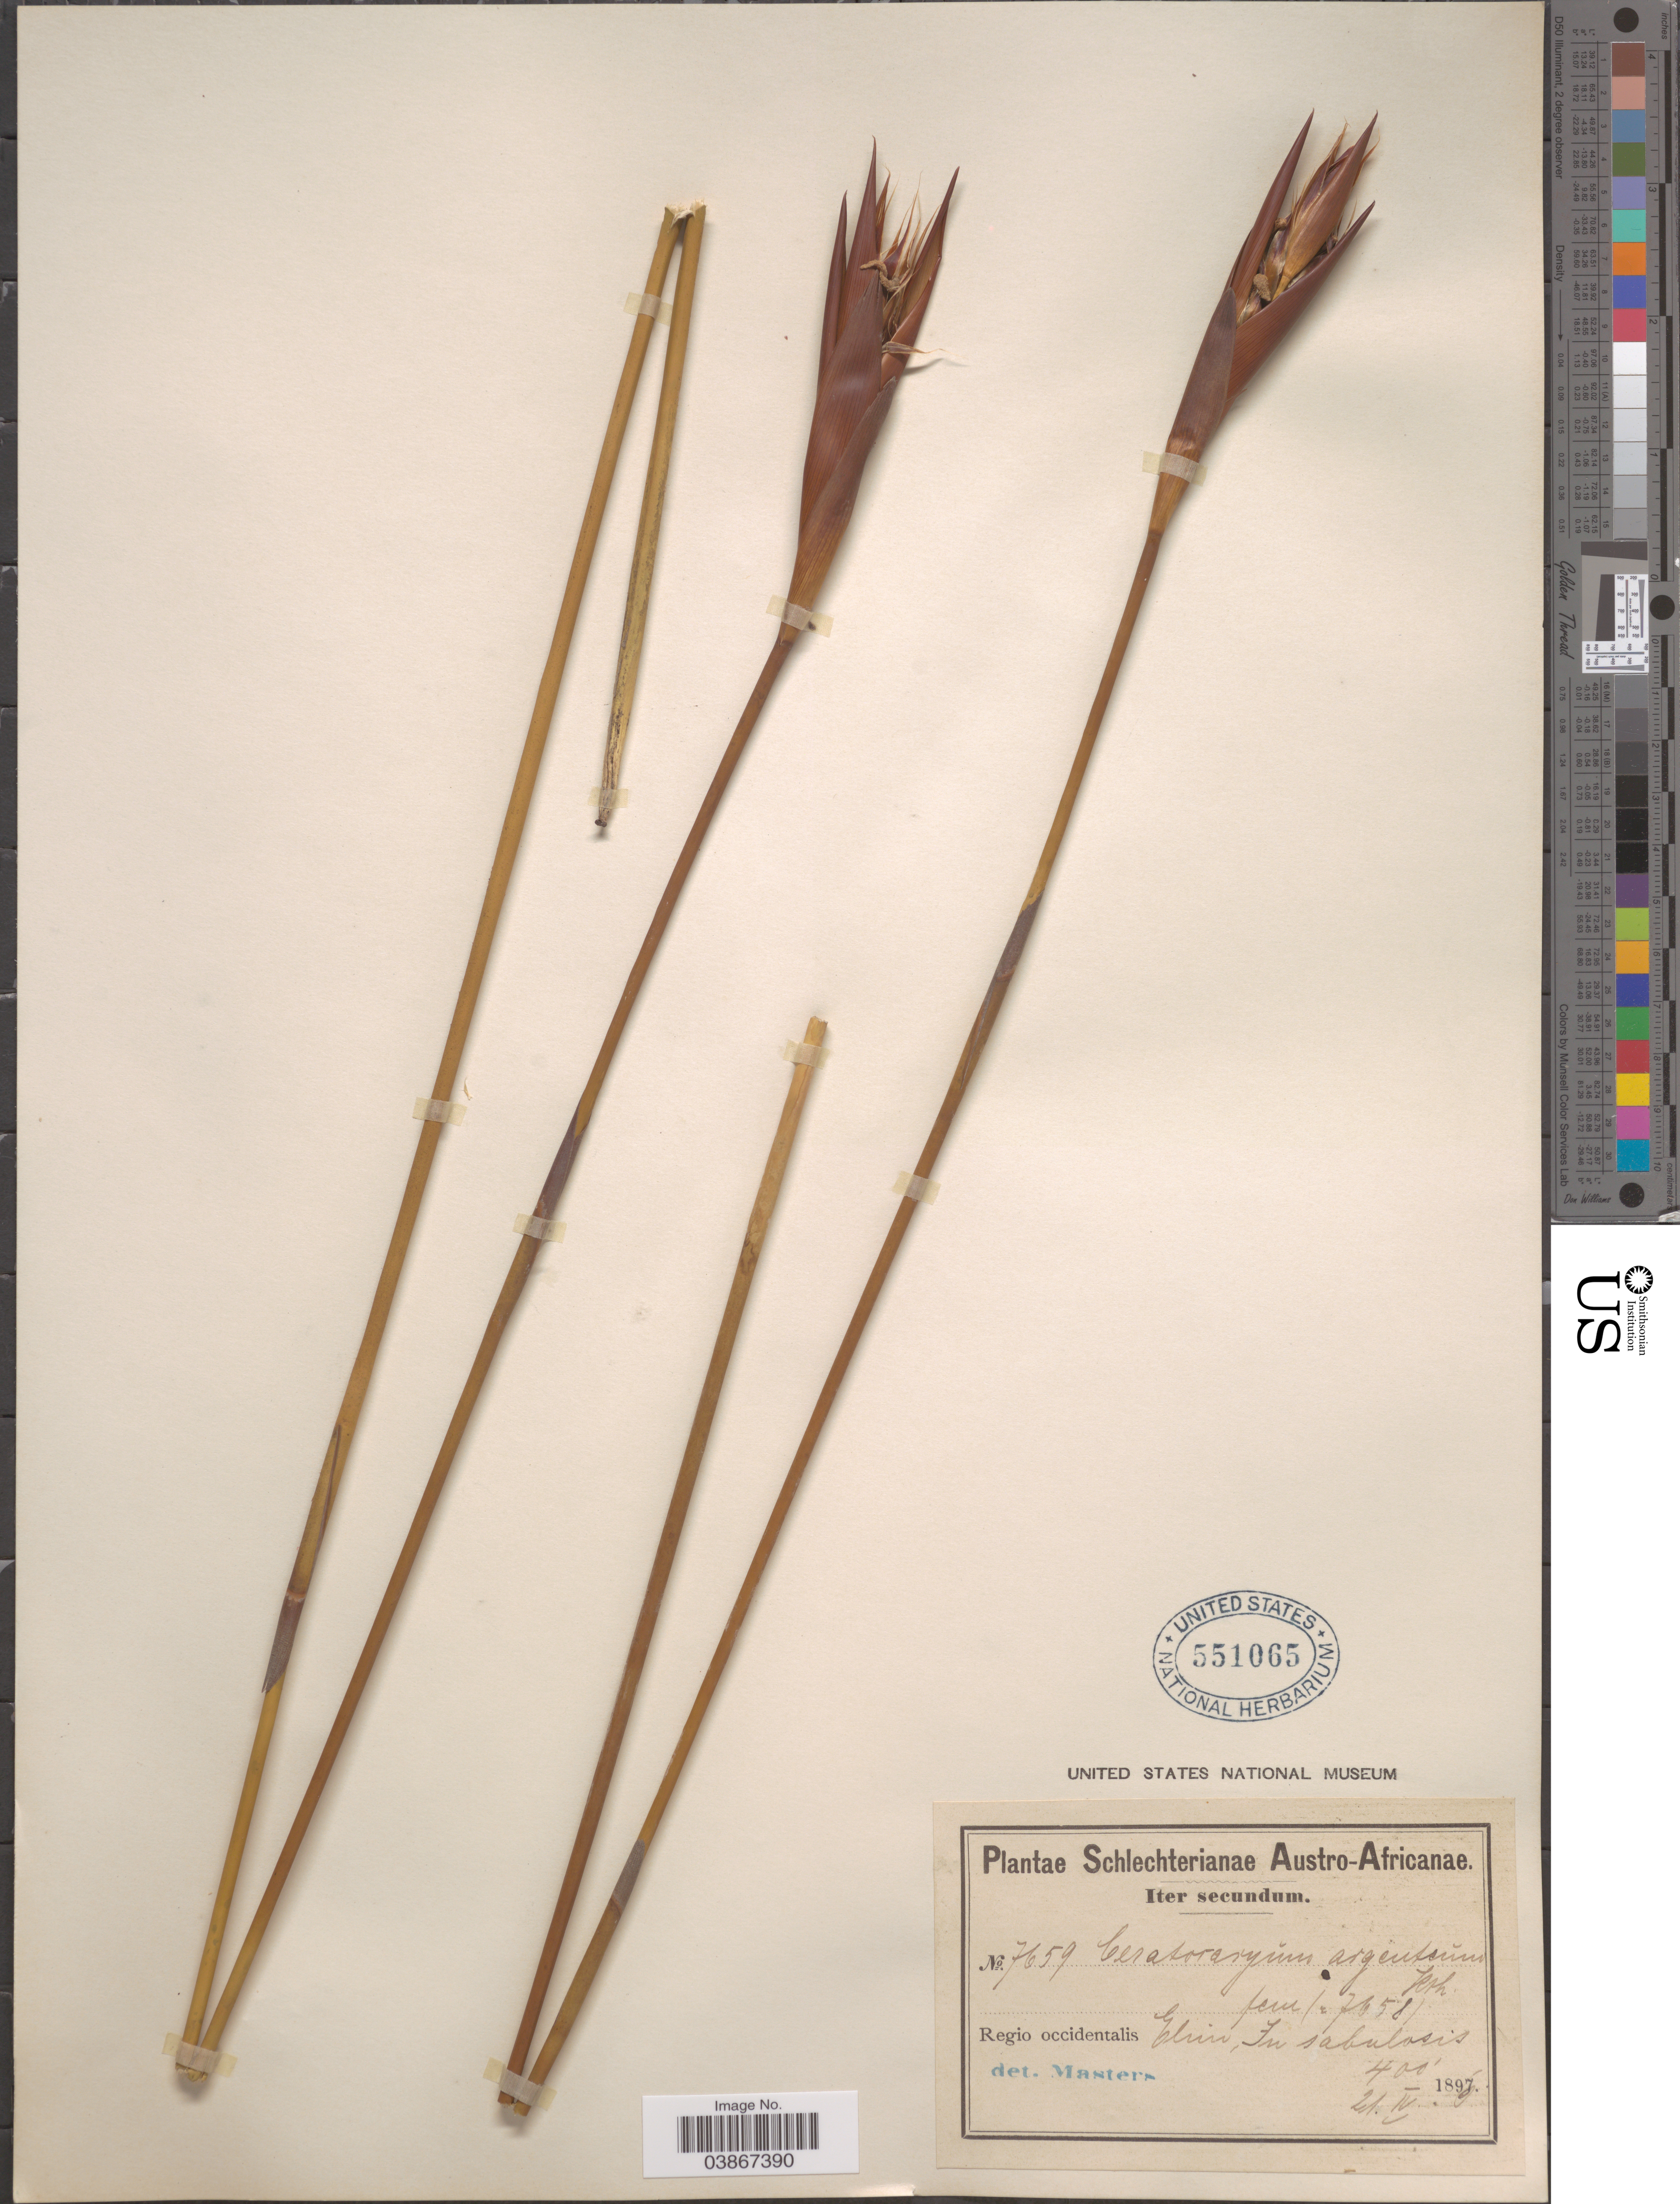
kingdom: Plantae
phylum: Tracheophyta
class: Liliopsida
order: Poales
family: Restionaceae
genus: Willdenowia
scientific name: Willdenowia argentea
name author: (Nees ex Kunth) Hieron.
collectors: Schlechter, --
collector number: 7659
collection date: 1896-04-21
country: South Africa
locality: Austro-Africanae. Regio occidentalis: Elim, in sabulosis.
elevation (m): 122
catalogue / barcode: US 551065